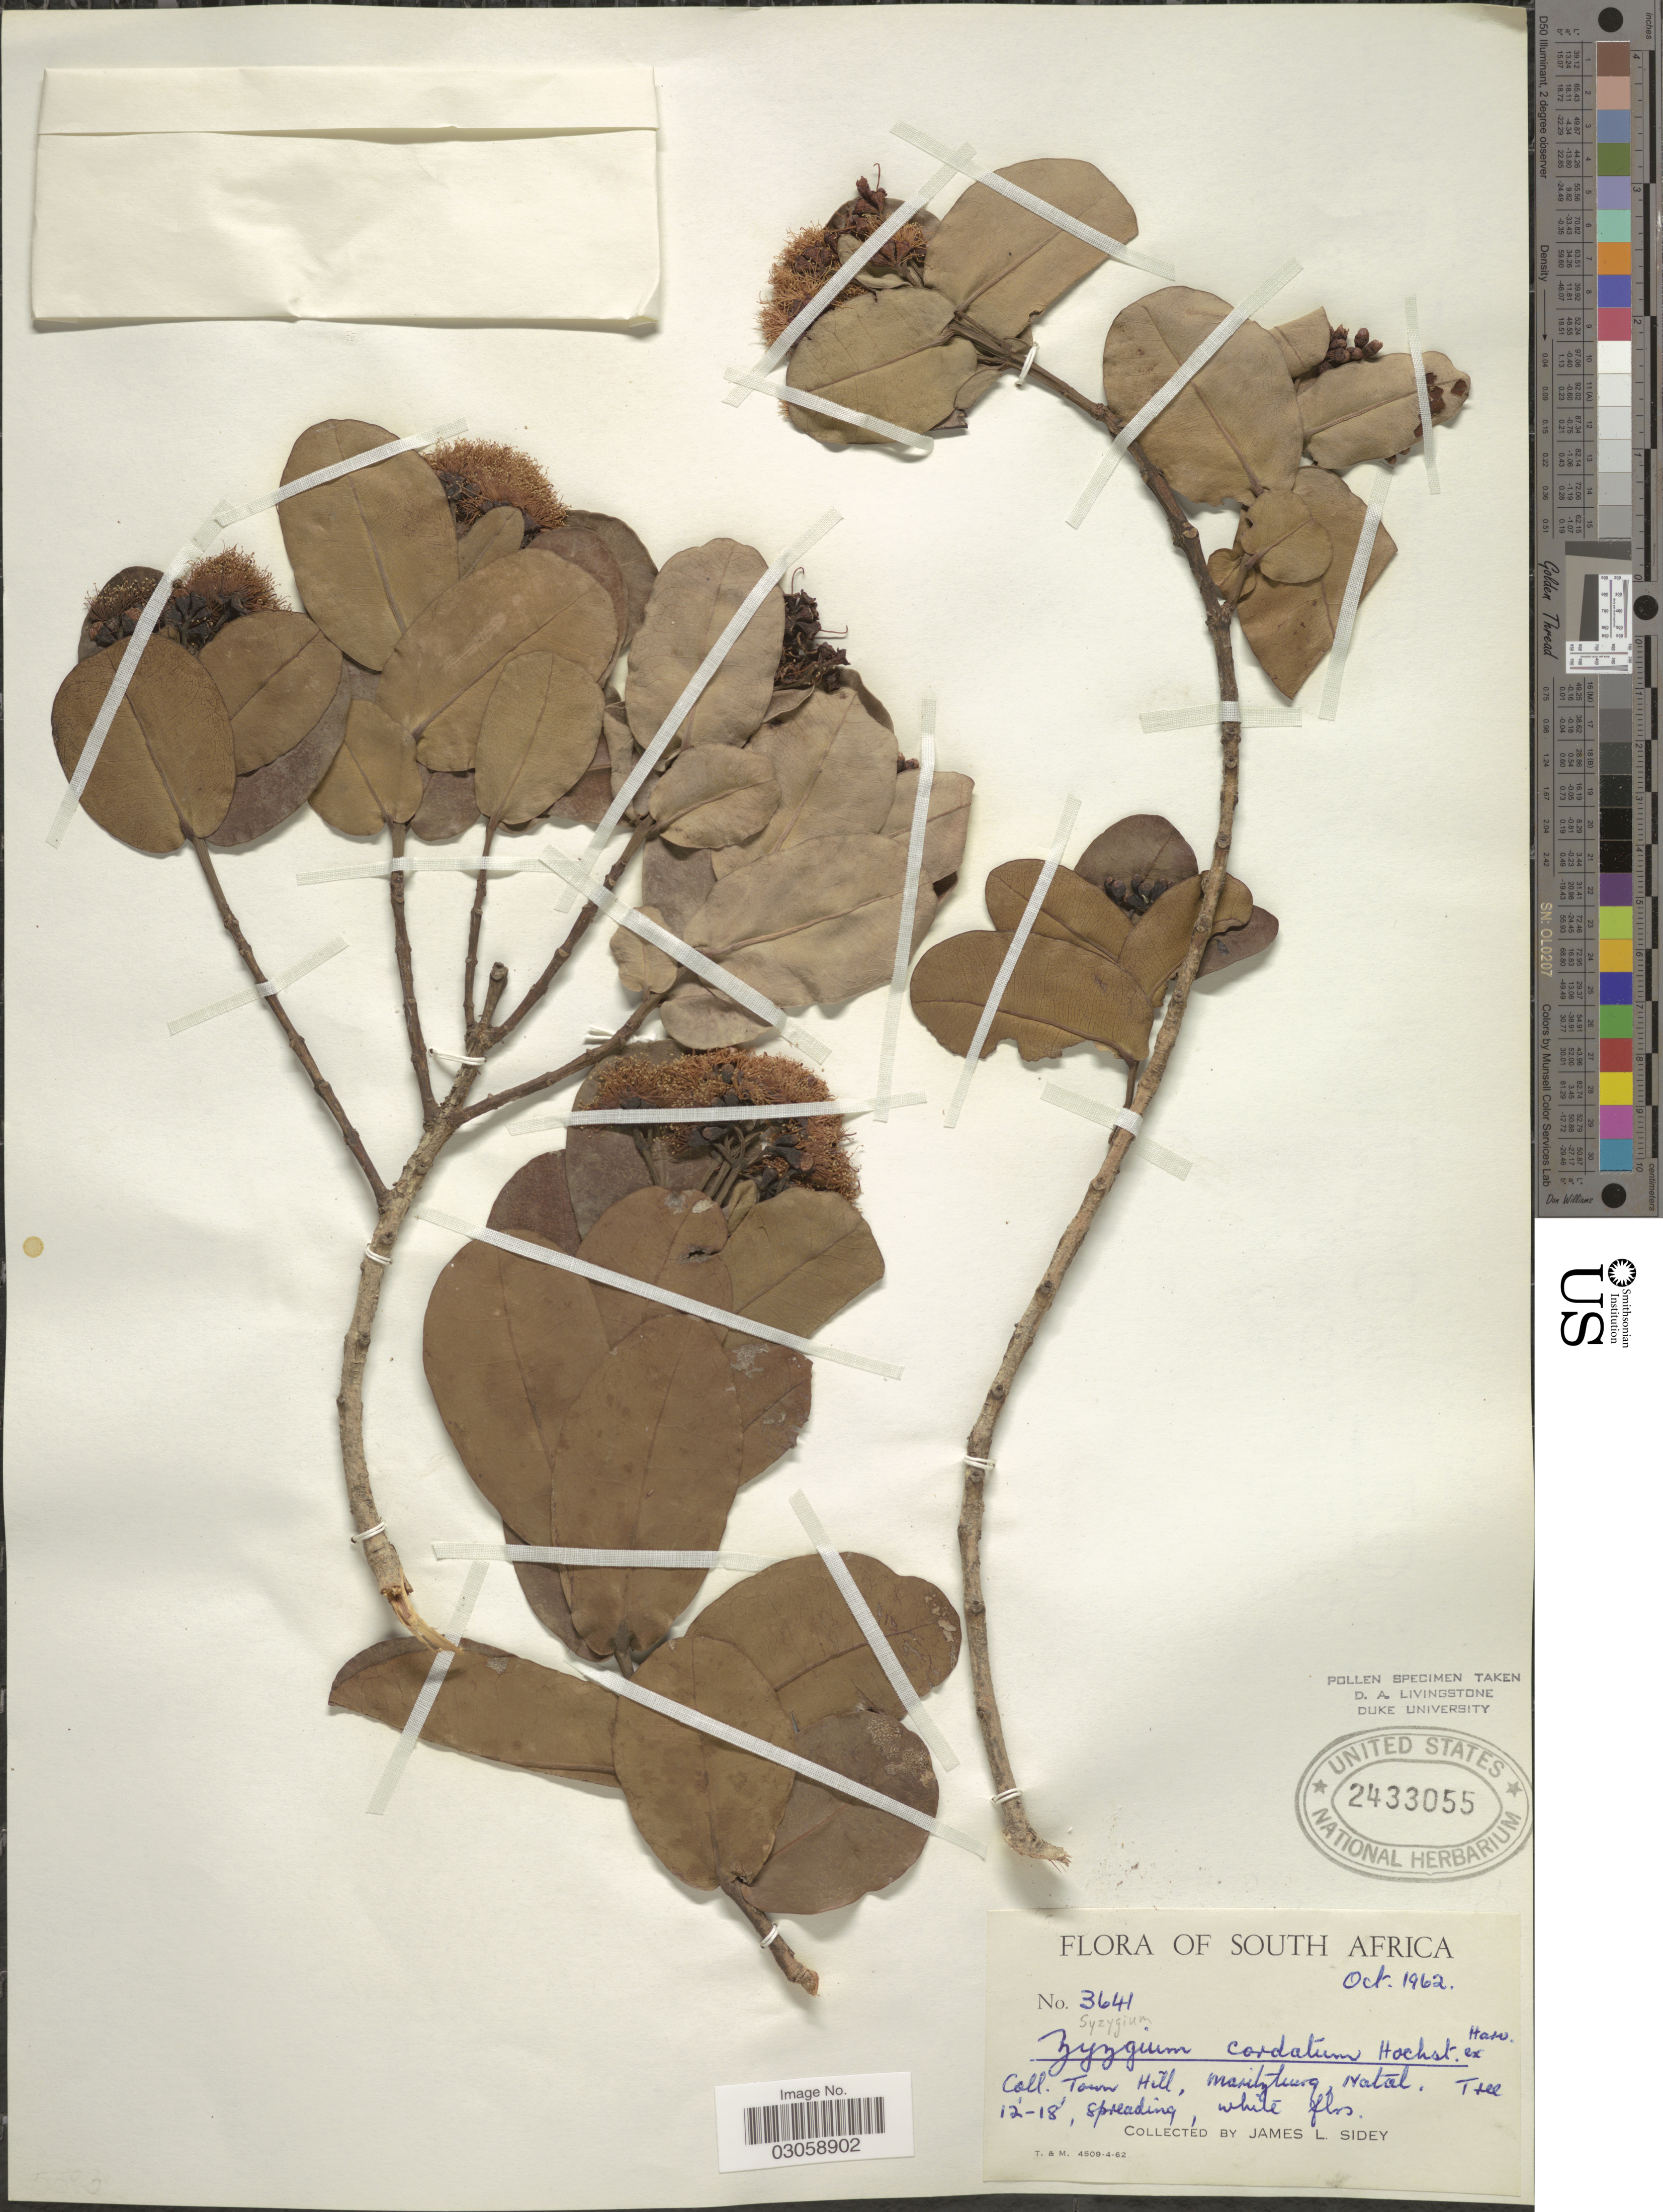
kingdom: Plantae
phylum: Tracheophyta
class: Magnoliopsida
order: Myrtales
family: Myrtaceae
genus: Syzygium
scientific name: Syzygium cordatum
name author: Hochst. ex Krauss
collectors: J. L. Sidey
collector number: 3641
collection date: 1962-10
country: South Africa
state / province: KwaZulu-Natal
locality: Town Hill, Maritzburg, Natal.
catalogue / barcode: US 2433055